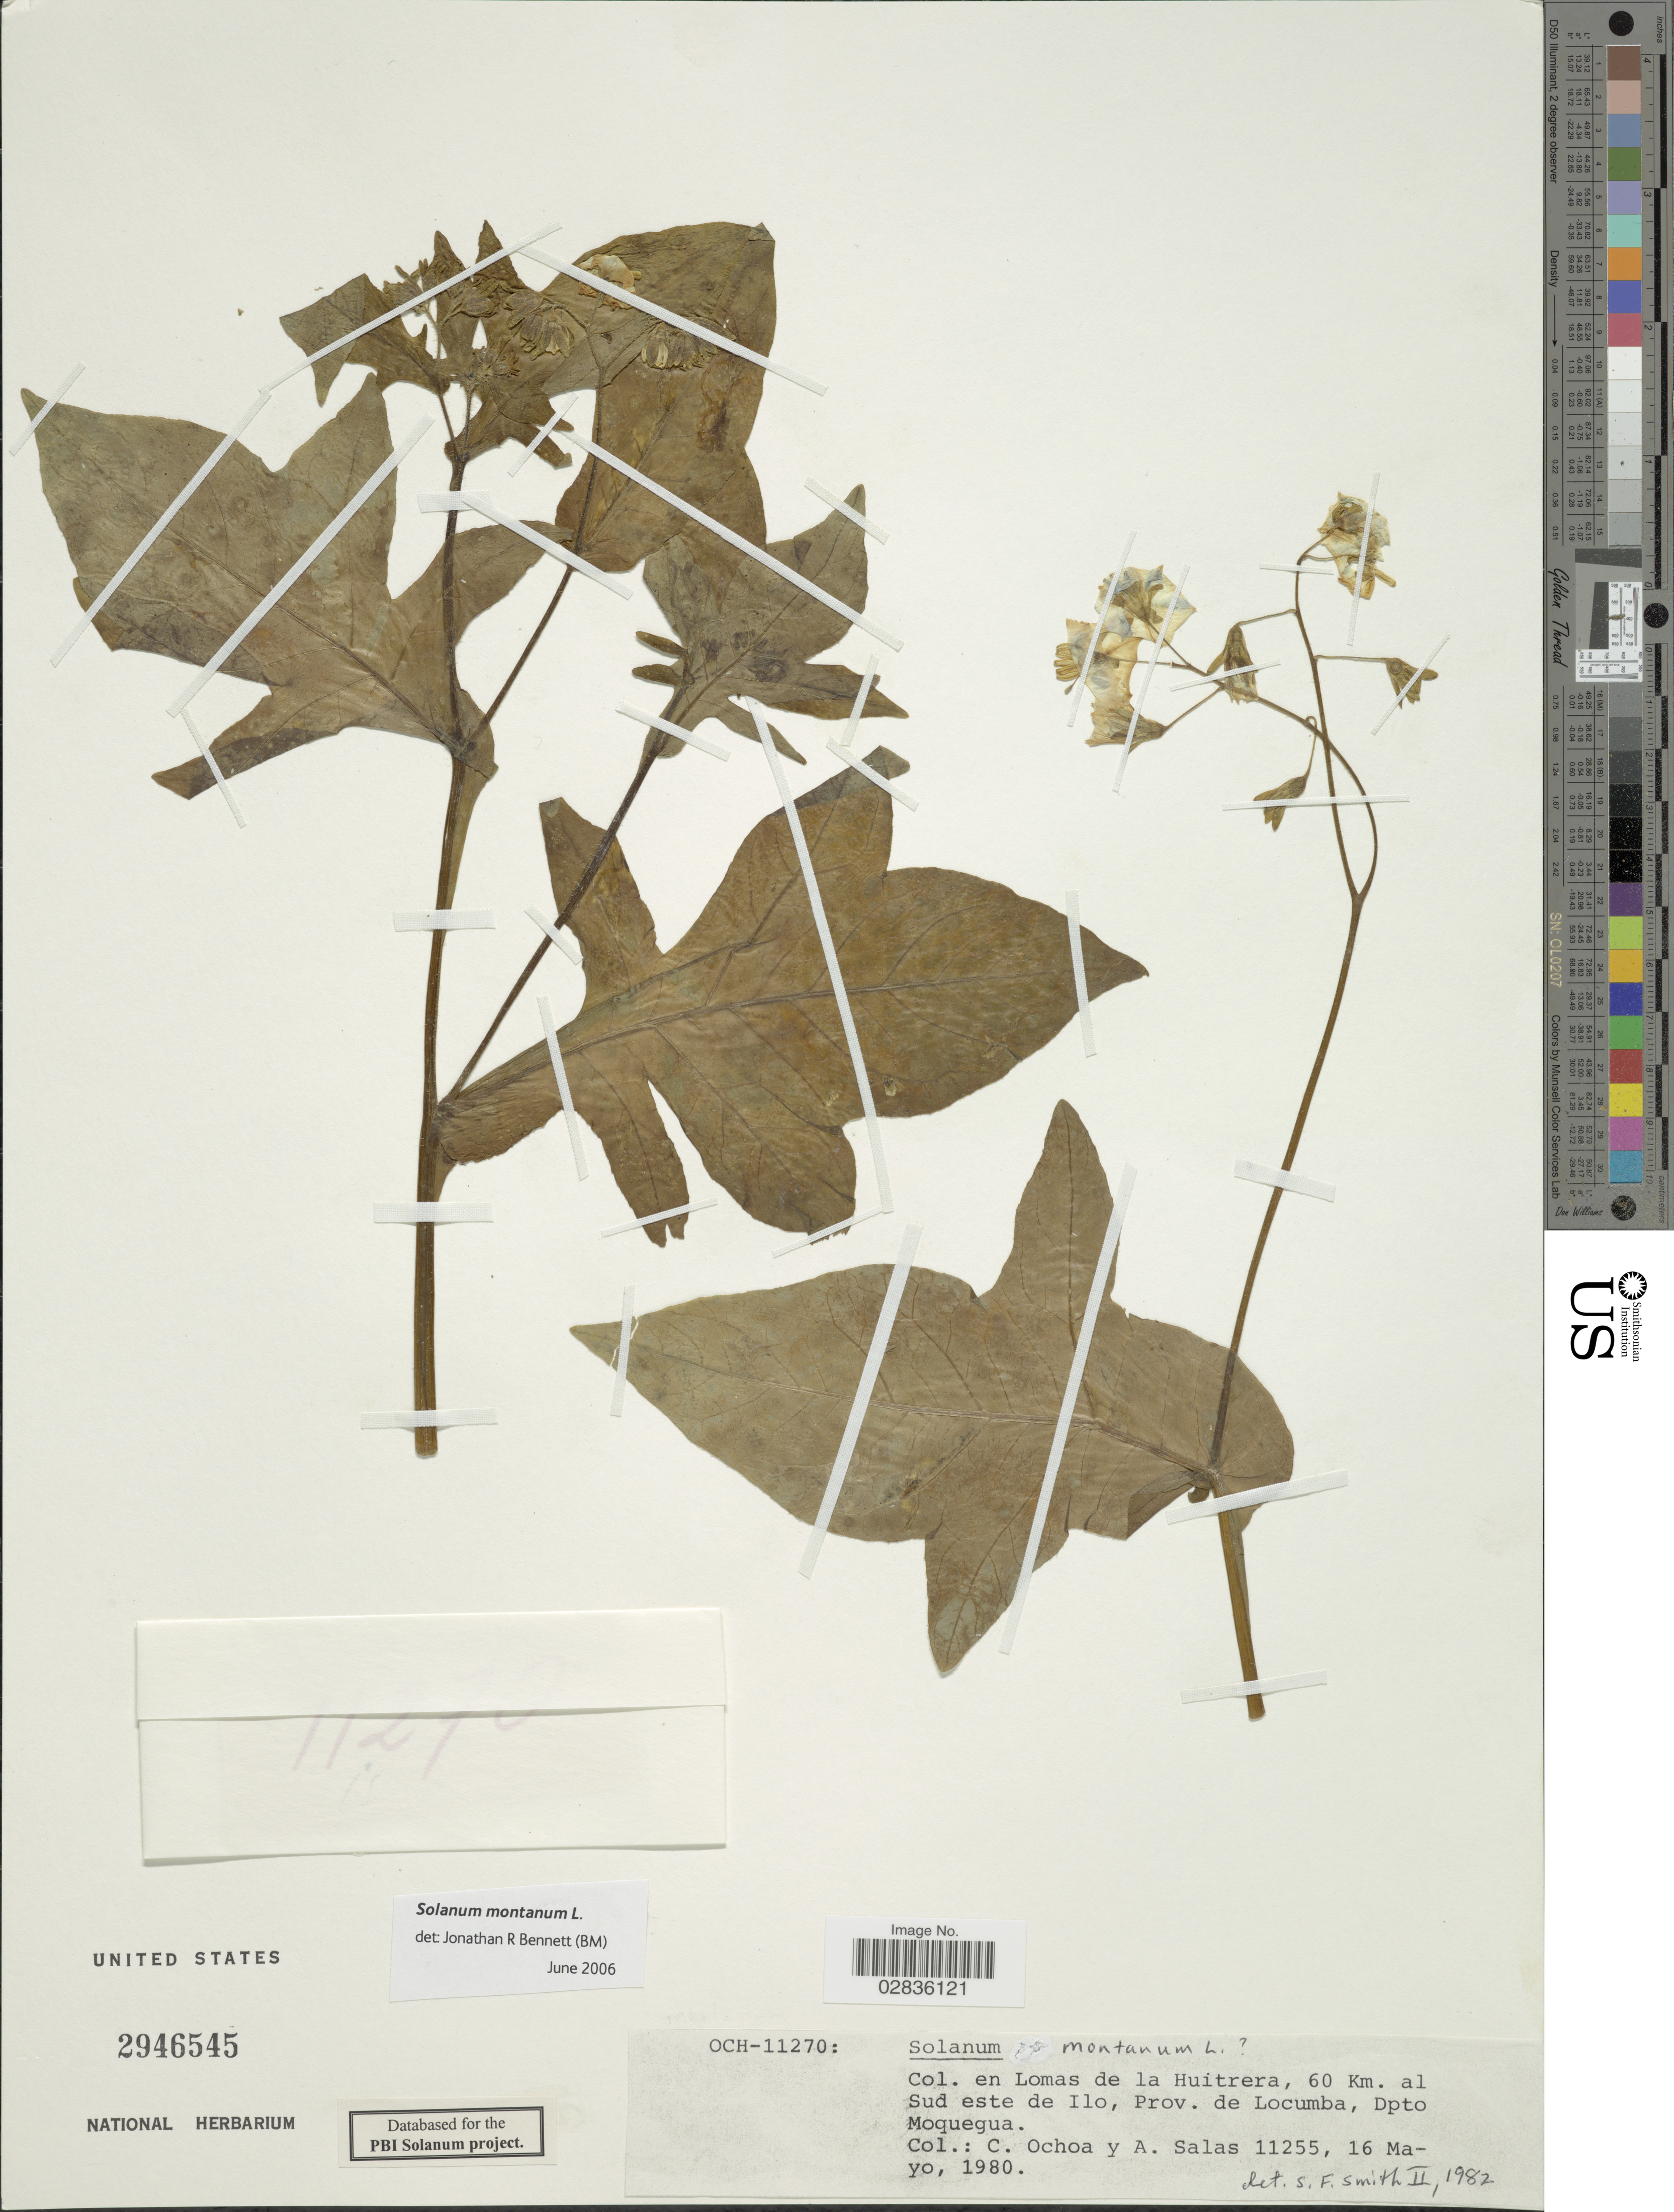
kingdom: Plantae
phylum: Tracheophyta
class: Magnoliopsida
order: Solanales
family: Solanaceae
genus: Solanum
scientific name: Solanum montanum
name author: L.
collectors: C. Ochoa & A. Salas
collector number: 11255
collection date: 1980-05-16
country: Peru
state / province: Moquegua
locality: En Lomas de la Huitrera, 60 Km. al Sud este de Ilo, Prov. de Locumba, Dpto Moquegua.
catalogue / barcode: US 2946545